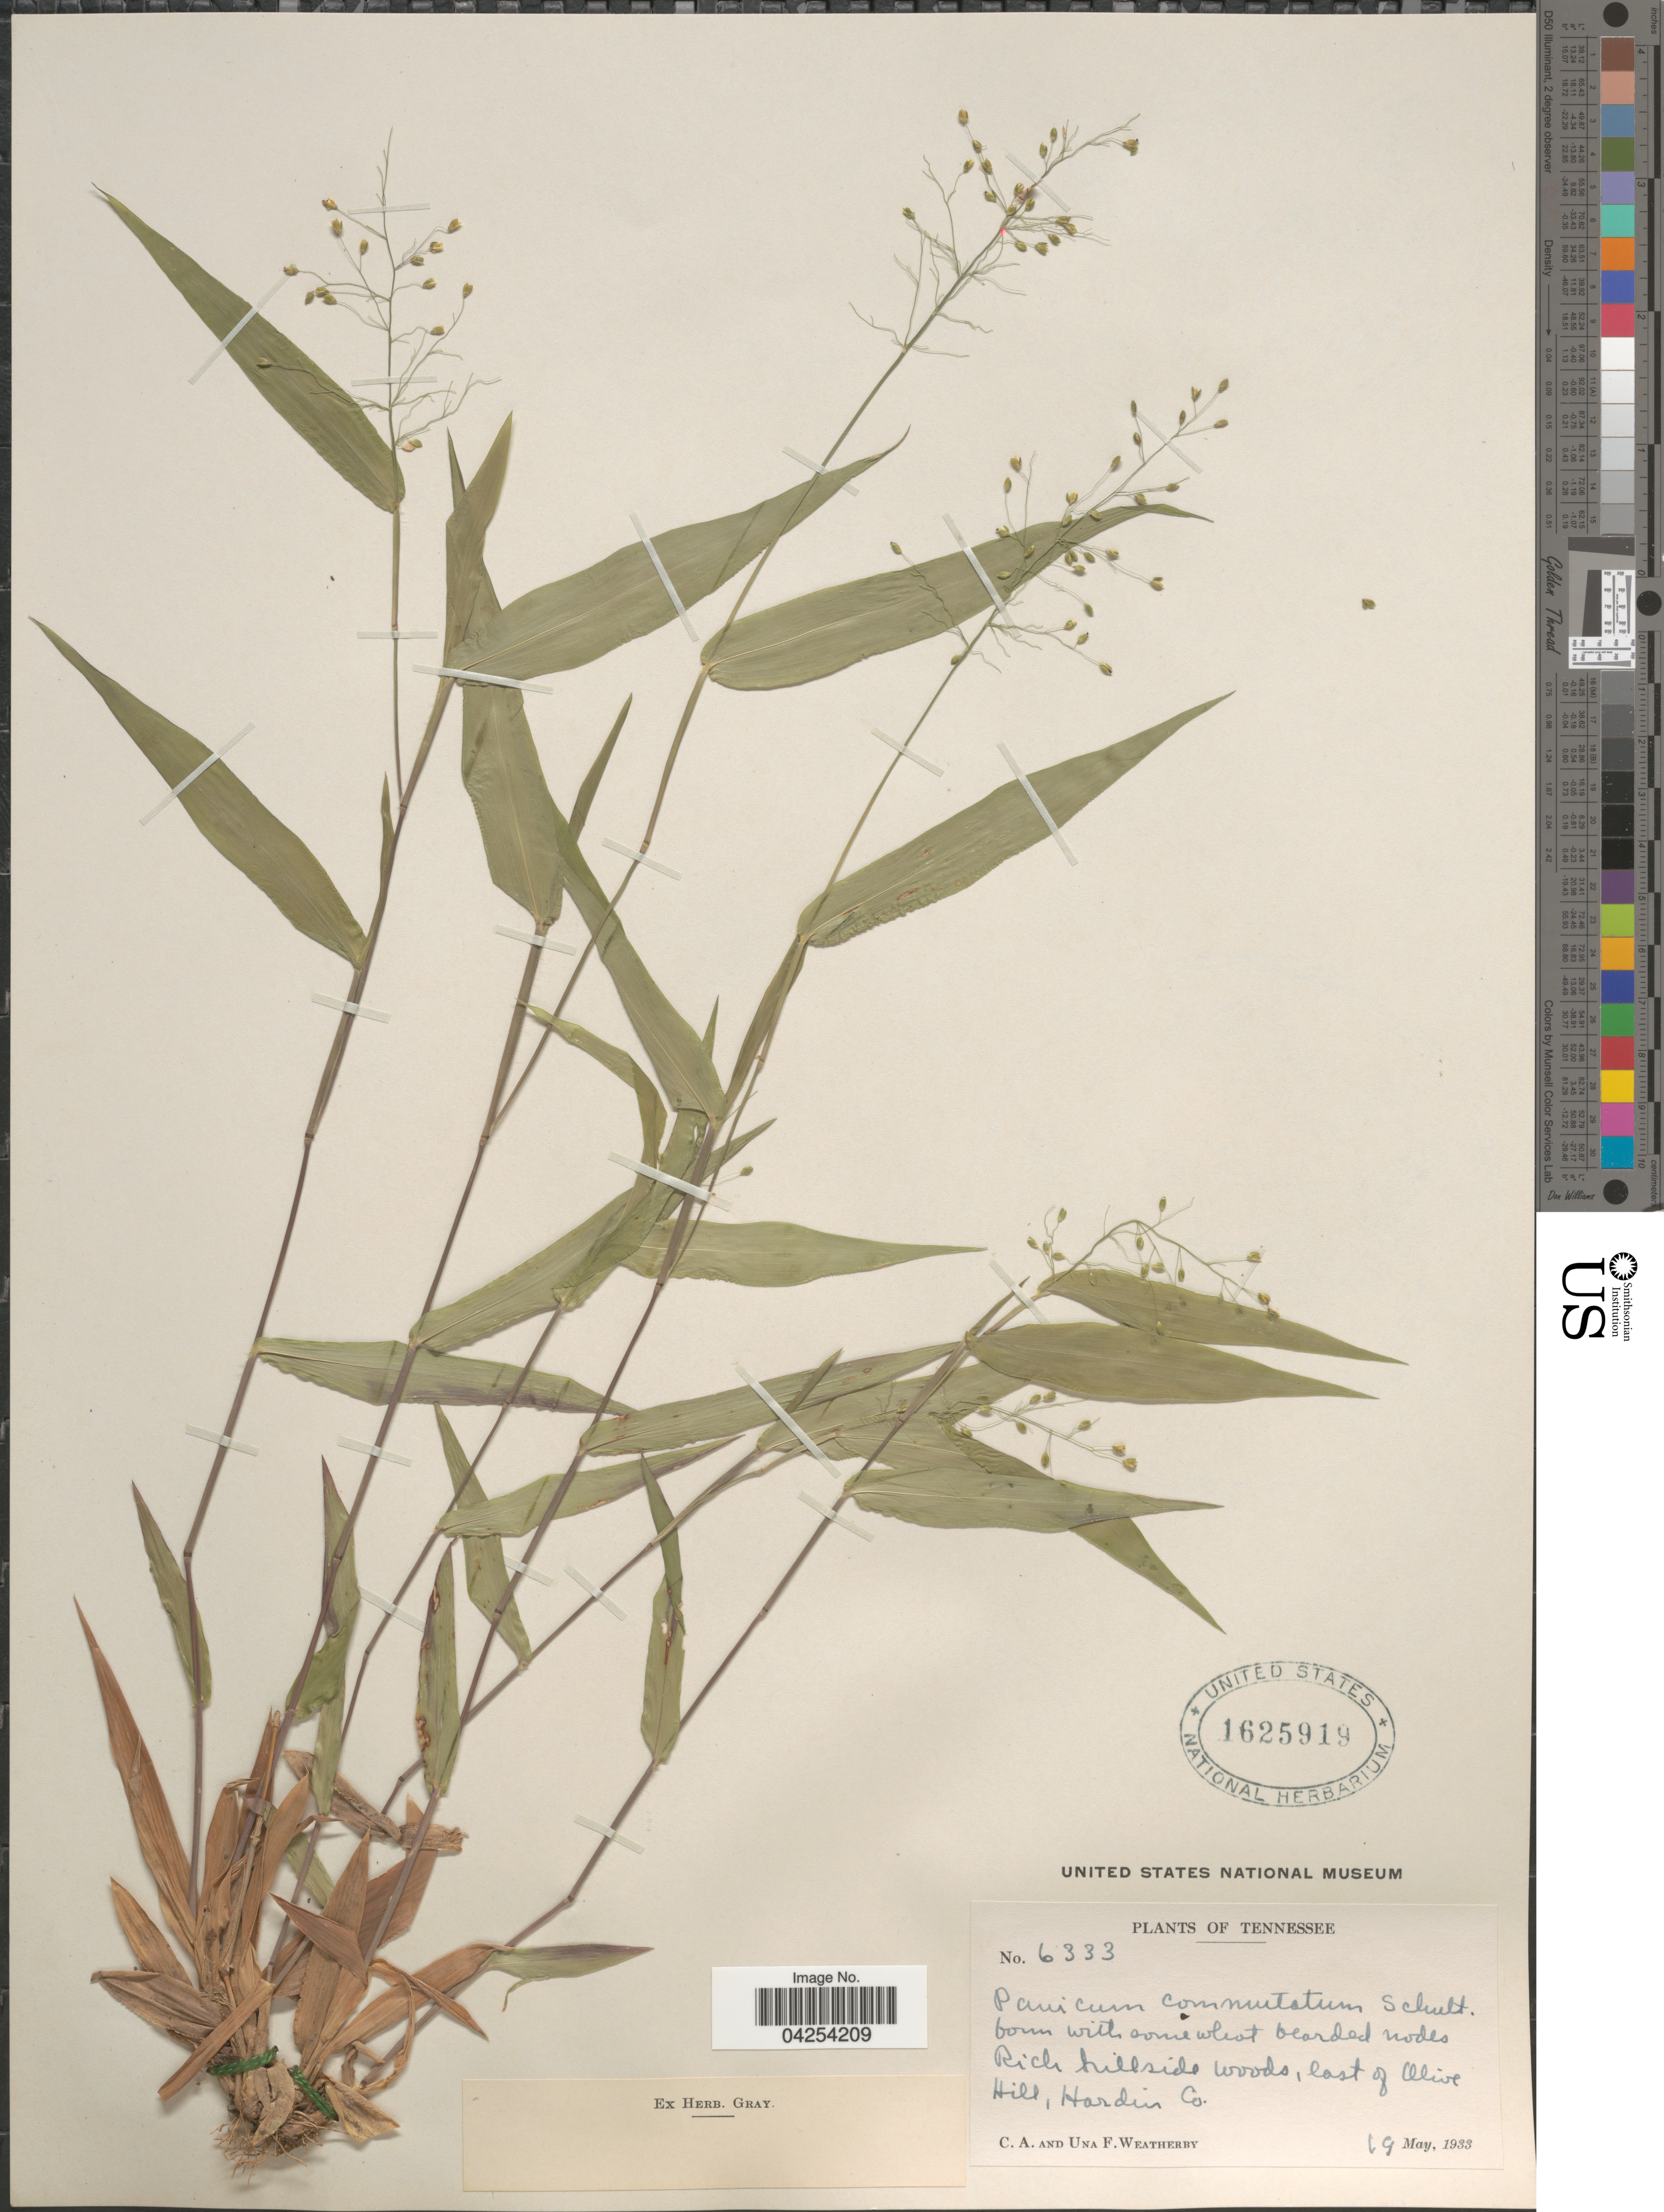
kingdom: Plantae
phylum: Tracheophyta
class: Liliopsida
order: Poales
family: Poaceae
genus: Dichanthelium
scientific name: Dichanthelium commutatum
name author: (Schult.) Gould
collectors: C. A. Weatherby & U. Weatherby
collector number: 6333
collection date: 1933-05-19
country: United States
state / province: Tennessee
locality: Rich hillside woods, east of Olive Hill, Hardin Co.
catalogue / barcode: US 1625919